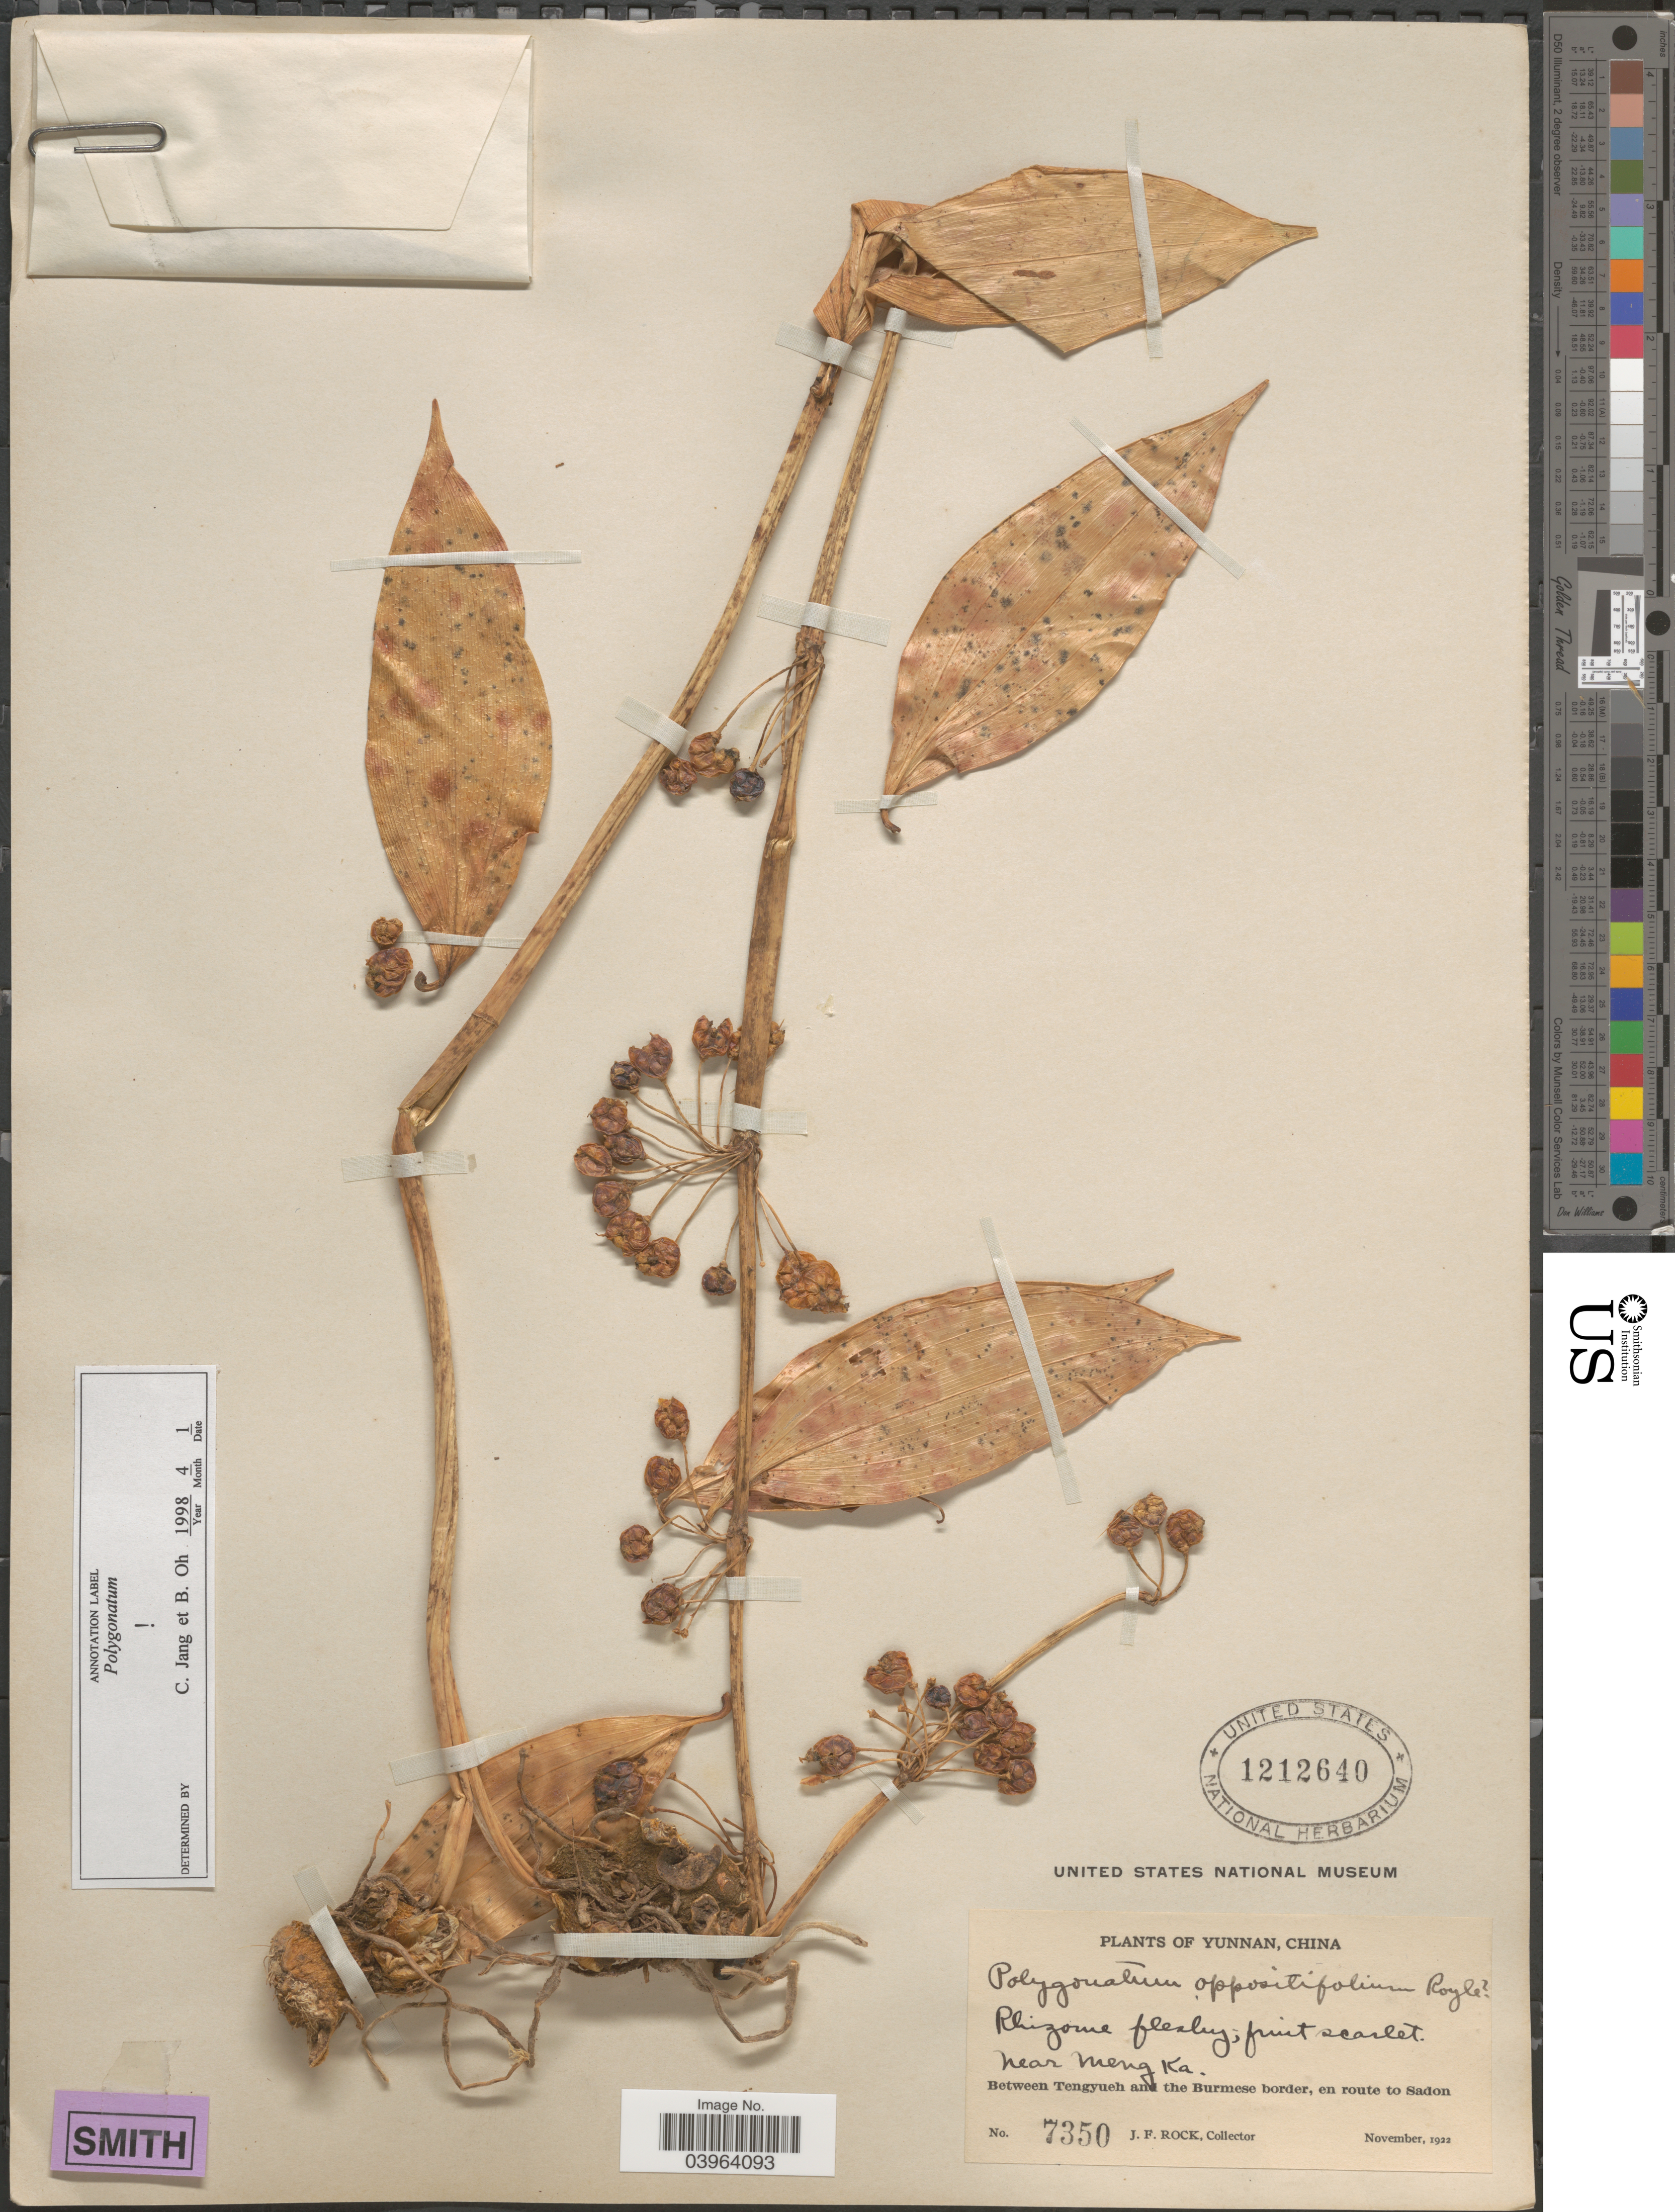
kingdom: Plantae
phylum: Tracheophyta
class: Liliopsida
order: Asparagales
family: Asparagaceae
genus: Polygonatum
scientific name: Polygonatum oppositifolium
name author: (Wall.) Royle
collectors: J. Rock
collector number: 7350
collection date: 1922-11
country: China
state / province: Yunnan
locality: Near Meng Ka. Between Tengyueh and the Burmese border, en route to Sadon.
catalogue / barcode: US 1212640